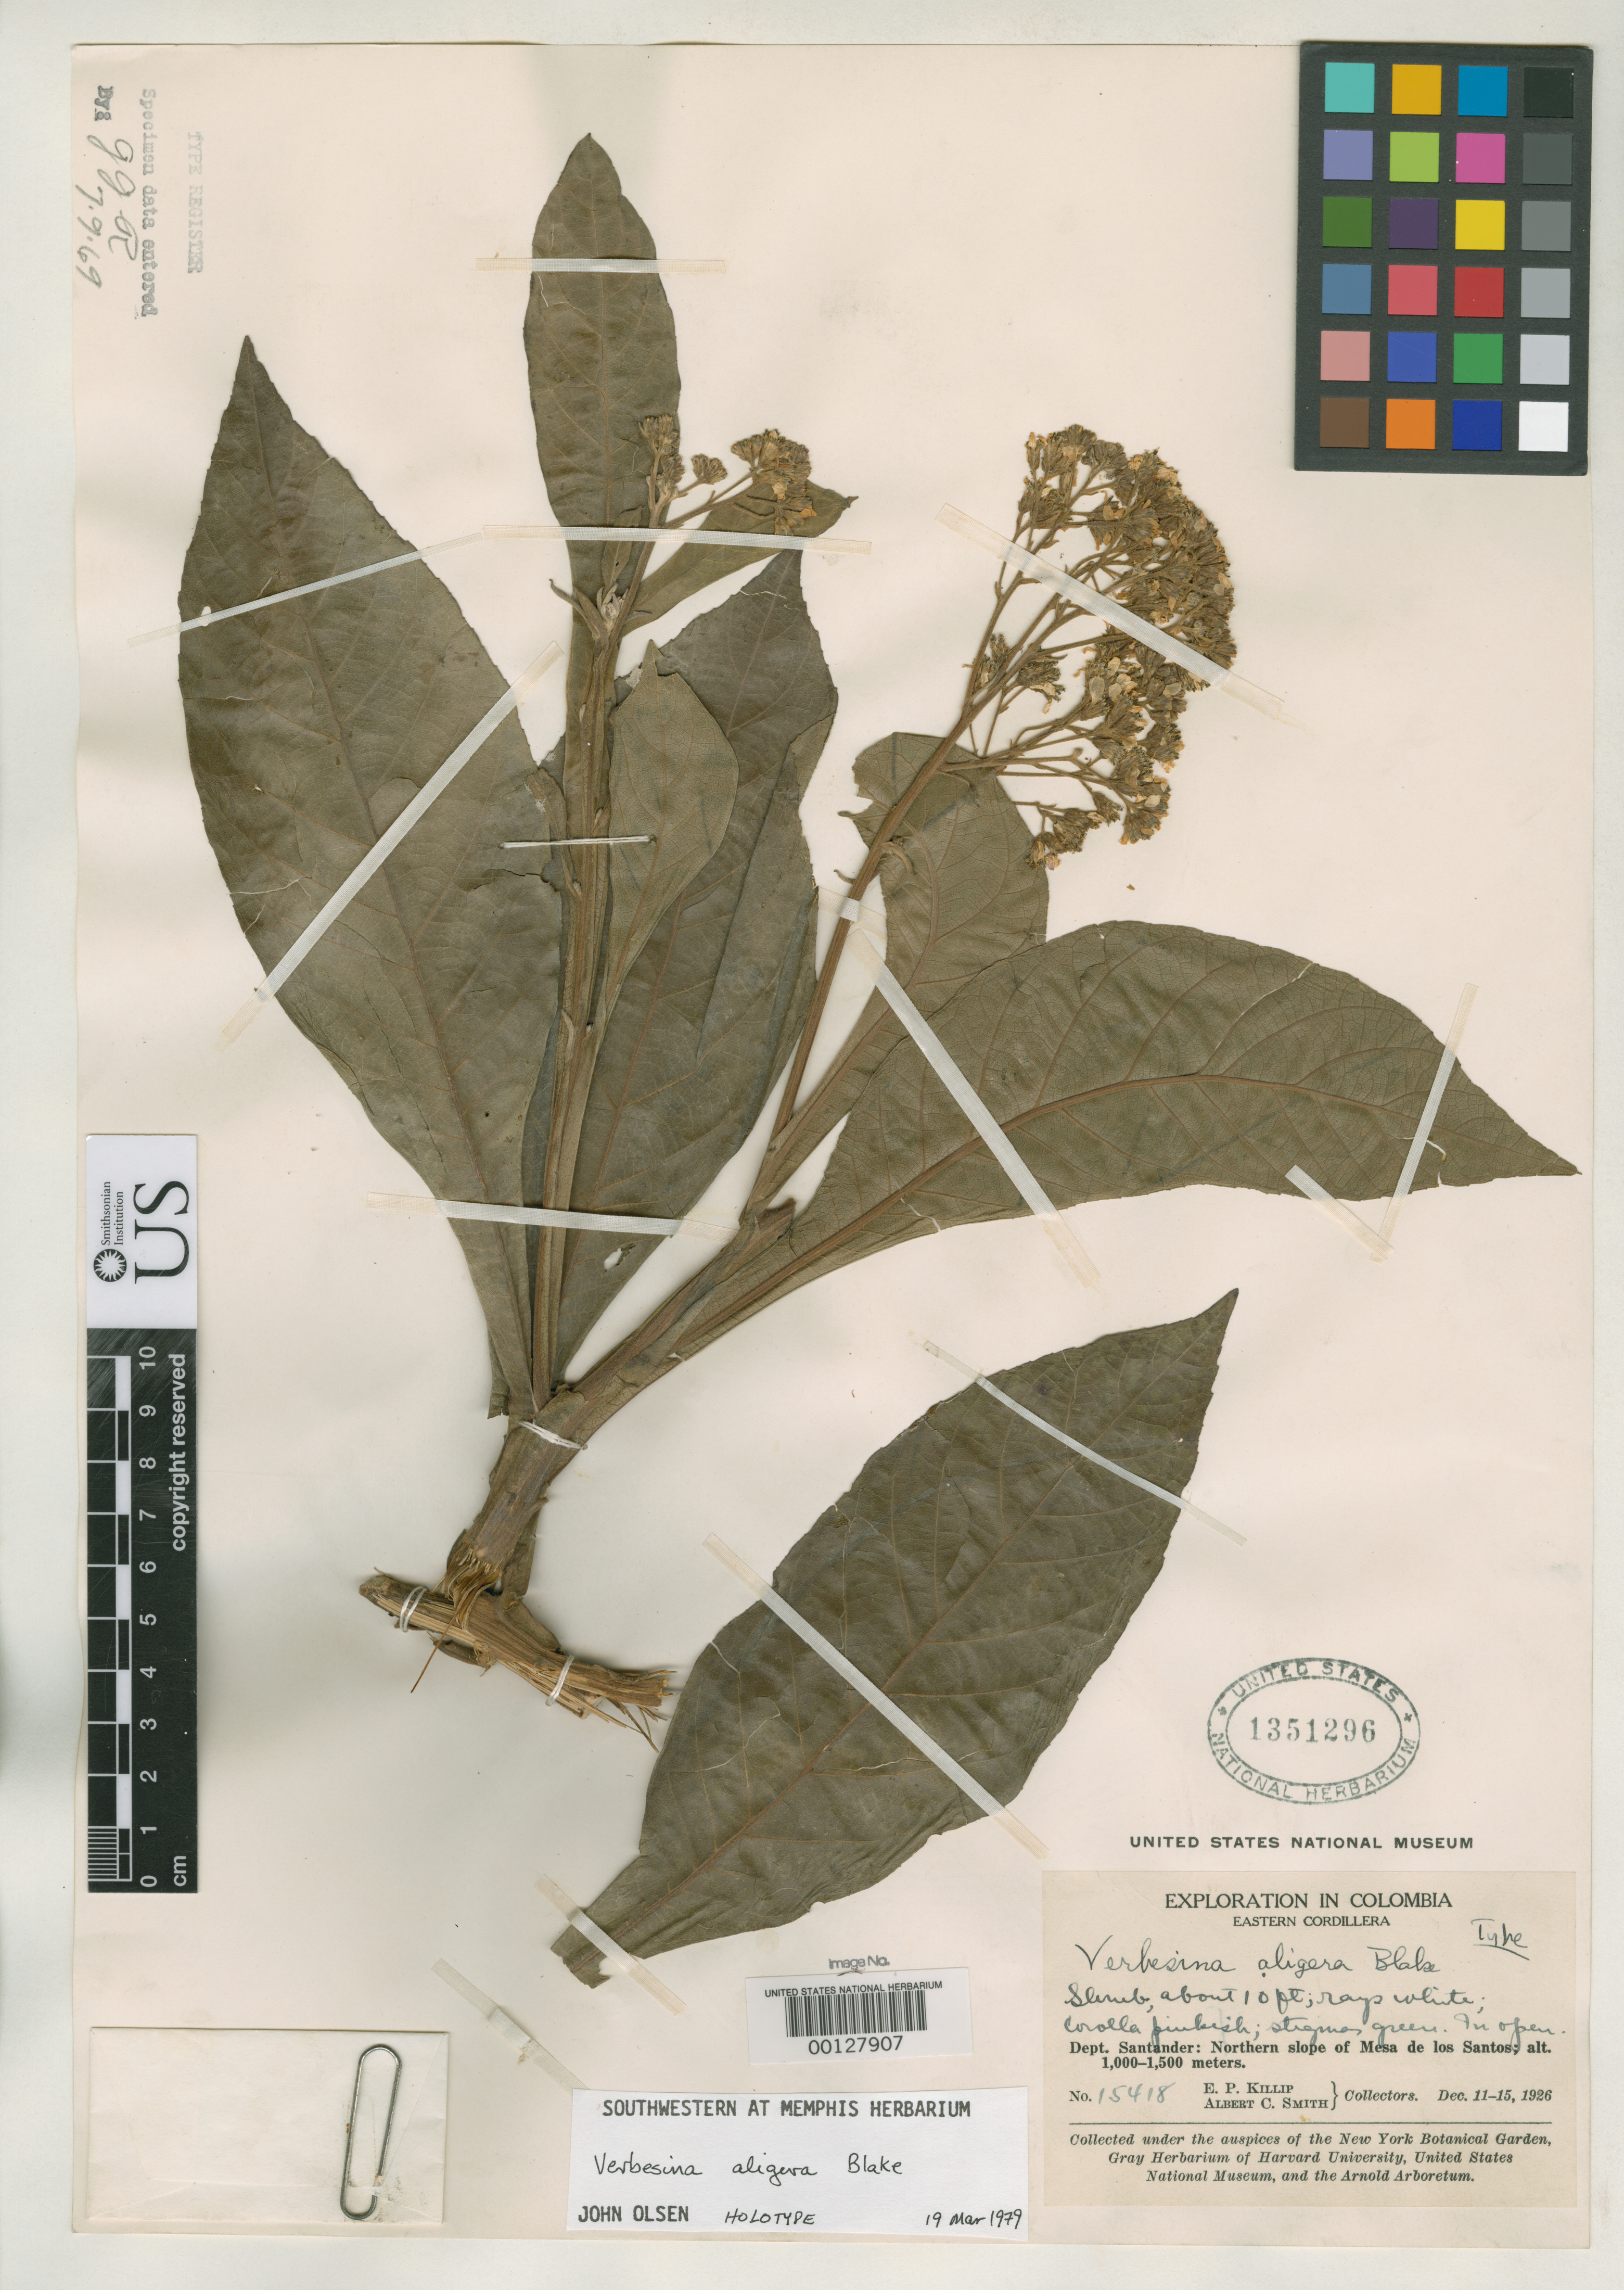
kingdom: Plantae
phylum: Tracheophyta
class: Magnoliopsida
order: Asterales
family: Asteraceae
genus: Verbesina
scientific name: Verbesina aligera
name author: S.F. Blake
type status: Holotype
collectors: E. P. Killip & A. C. Smith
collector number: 15418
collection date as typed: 11 Dec 1926 to 15 Dec 1926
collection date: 1926-12-11/1926-12-15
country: Colombia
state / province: Santander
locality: Mesa de Los Santos.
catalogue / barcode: US 1351296